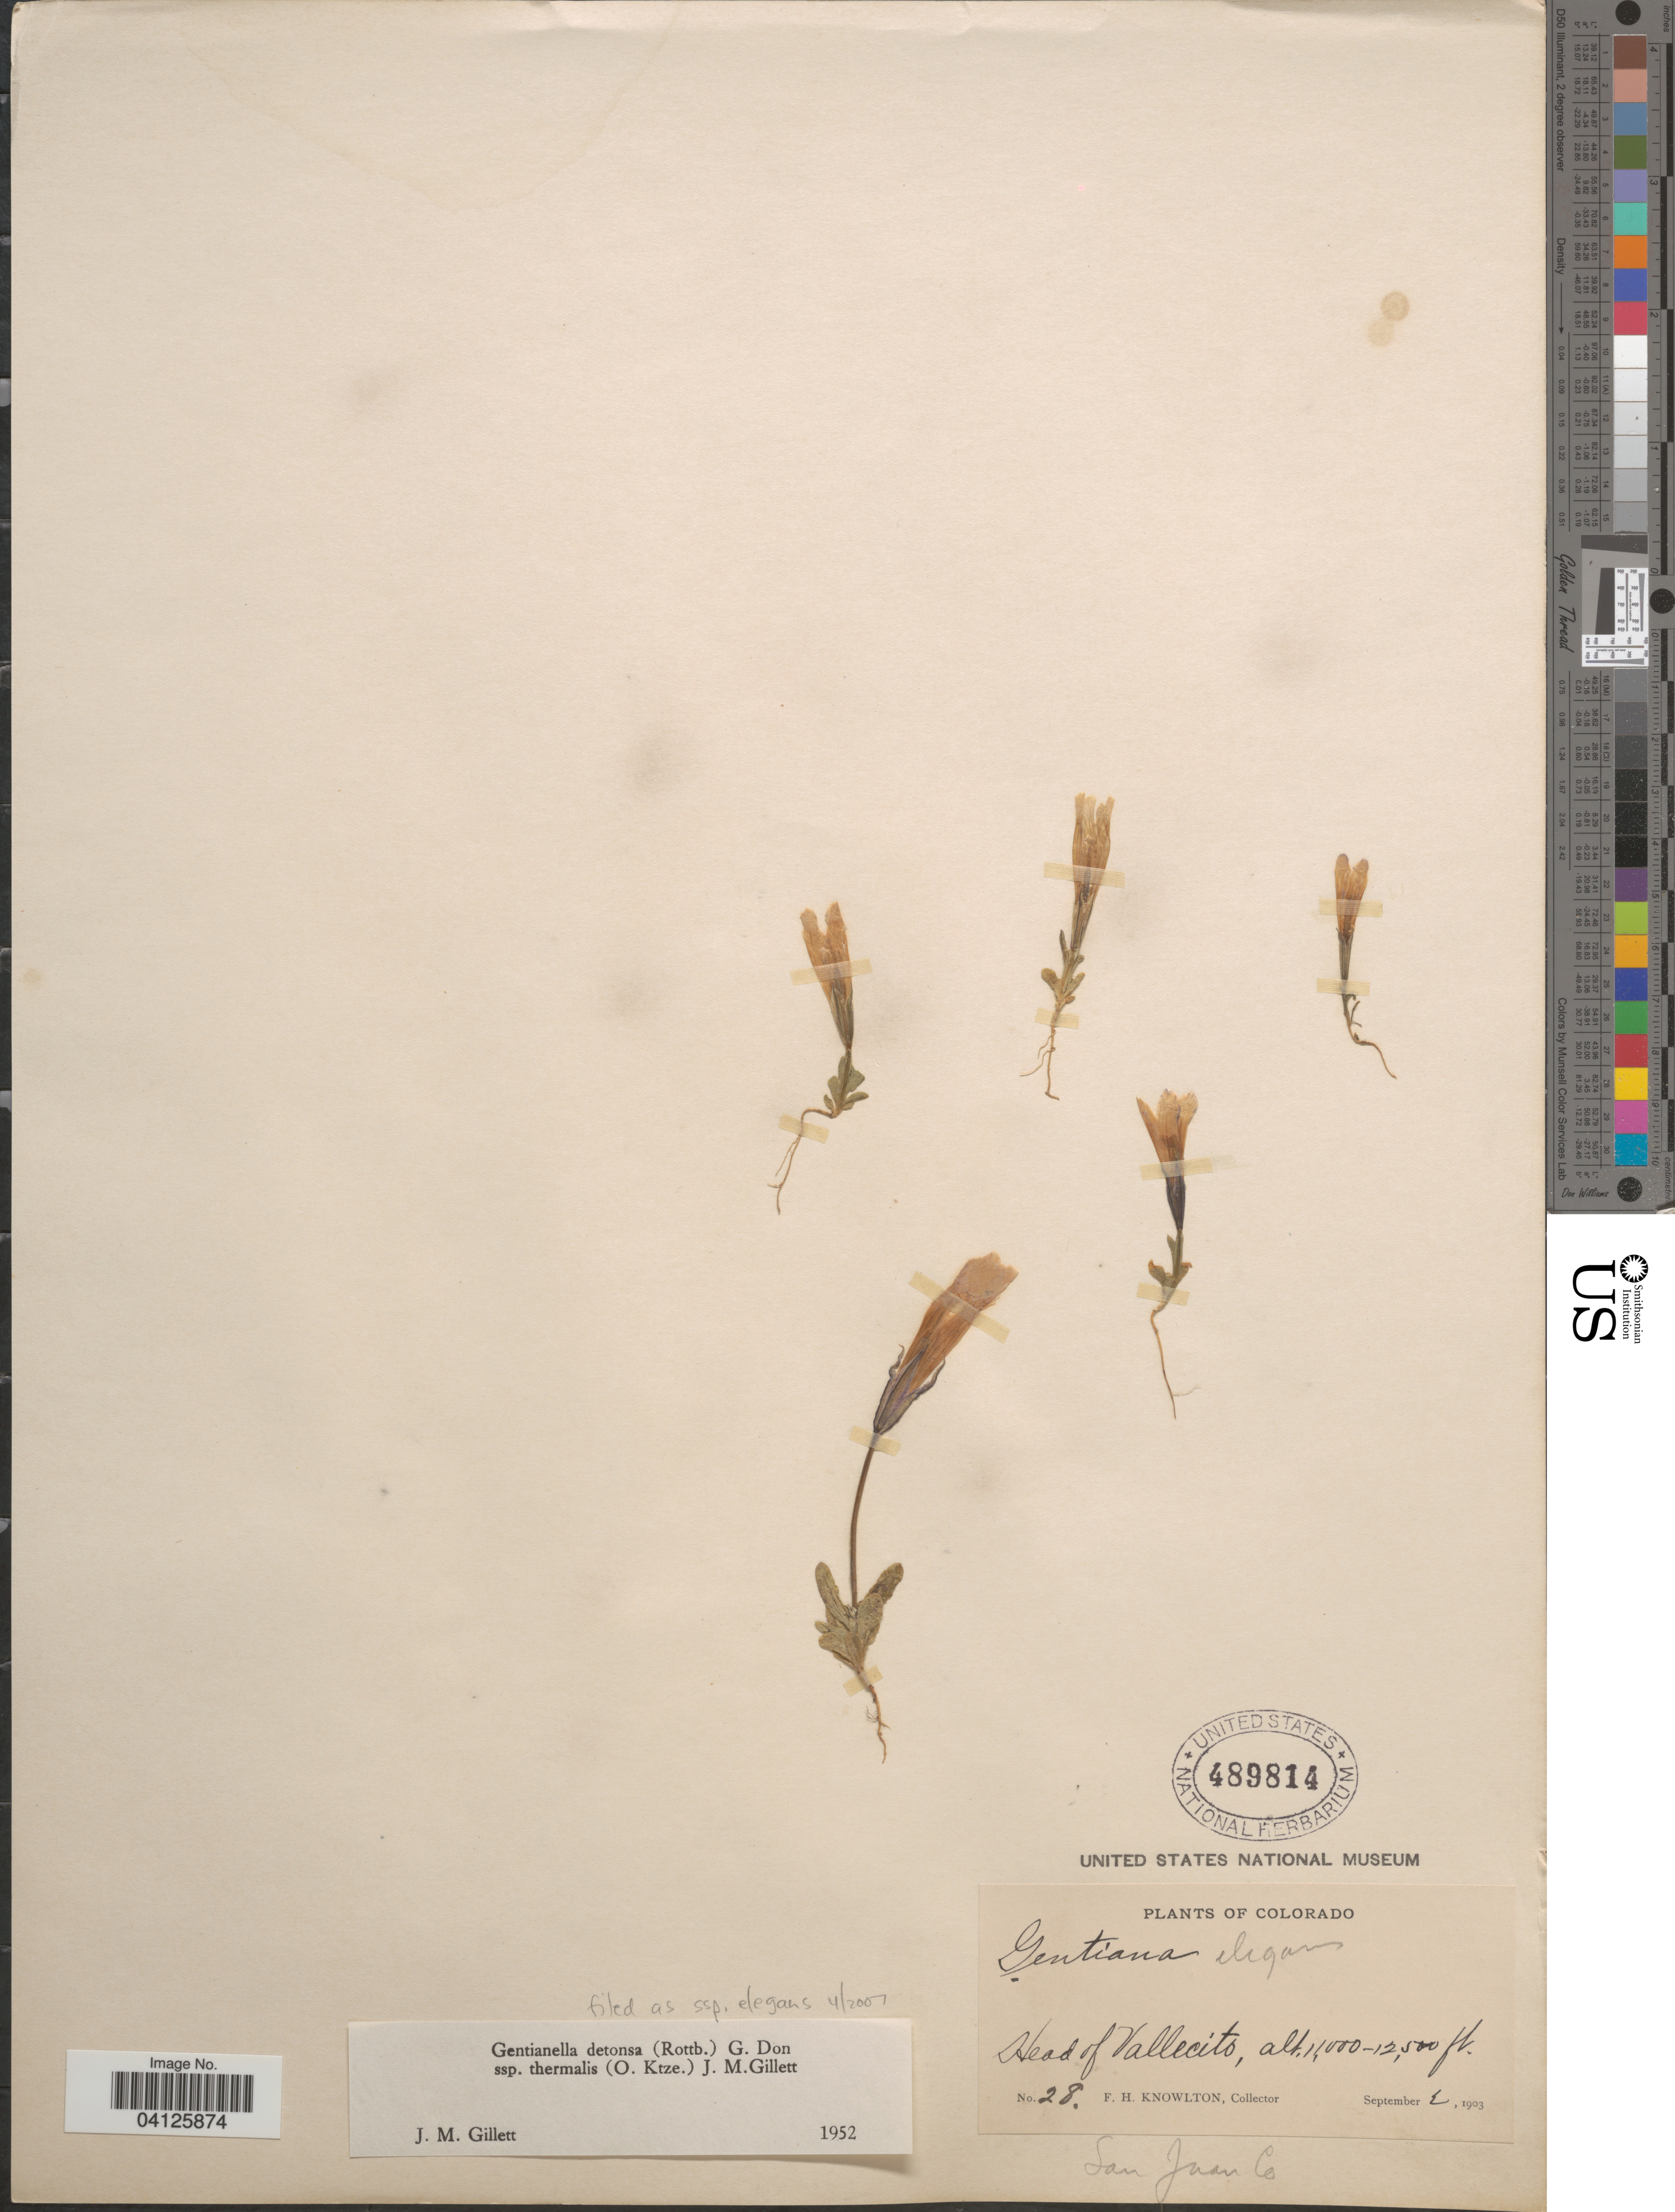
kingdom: Plantae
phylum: Tracheophyta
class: Magnoliopsida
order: Gentianales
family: Gentianaceae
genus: Gentianella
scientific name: Gentianella detonsa subsp. elegans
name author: (A. Gray) J.M. Gillett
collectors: F. H. Knowlton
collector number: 28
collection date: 1903-09-03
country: United States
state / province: Colorado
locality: Head of Vallecito. San Juan Co.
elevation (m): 3353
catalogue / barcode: US 489814